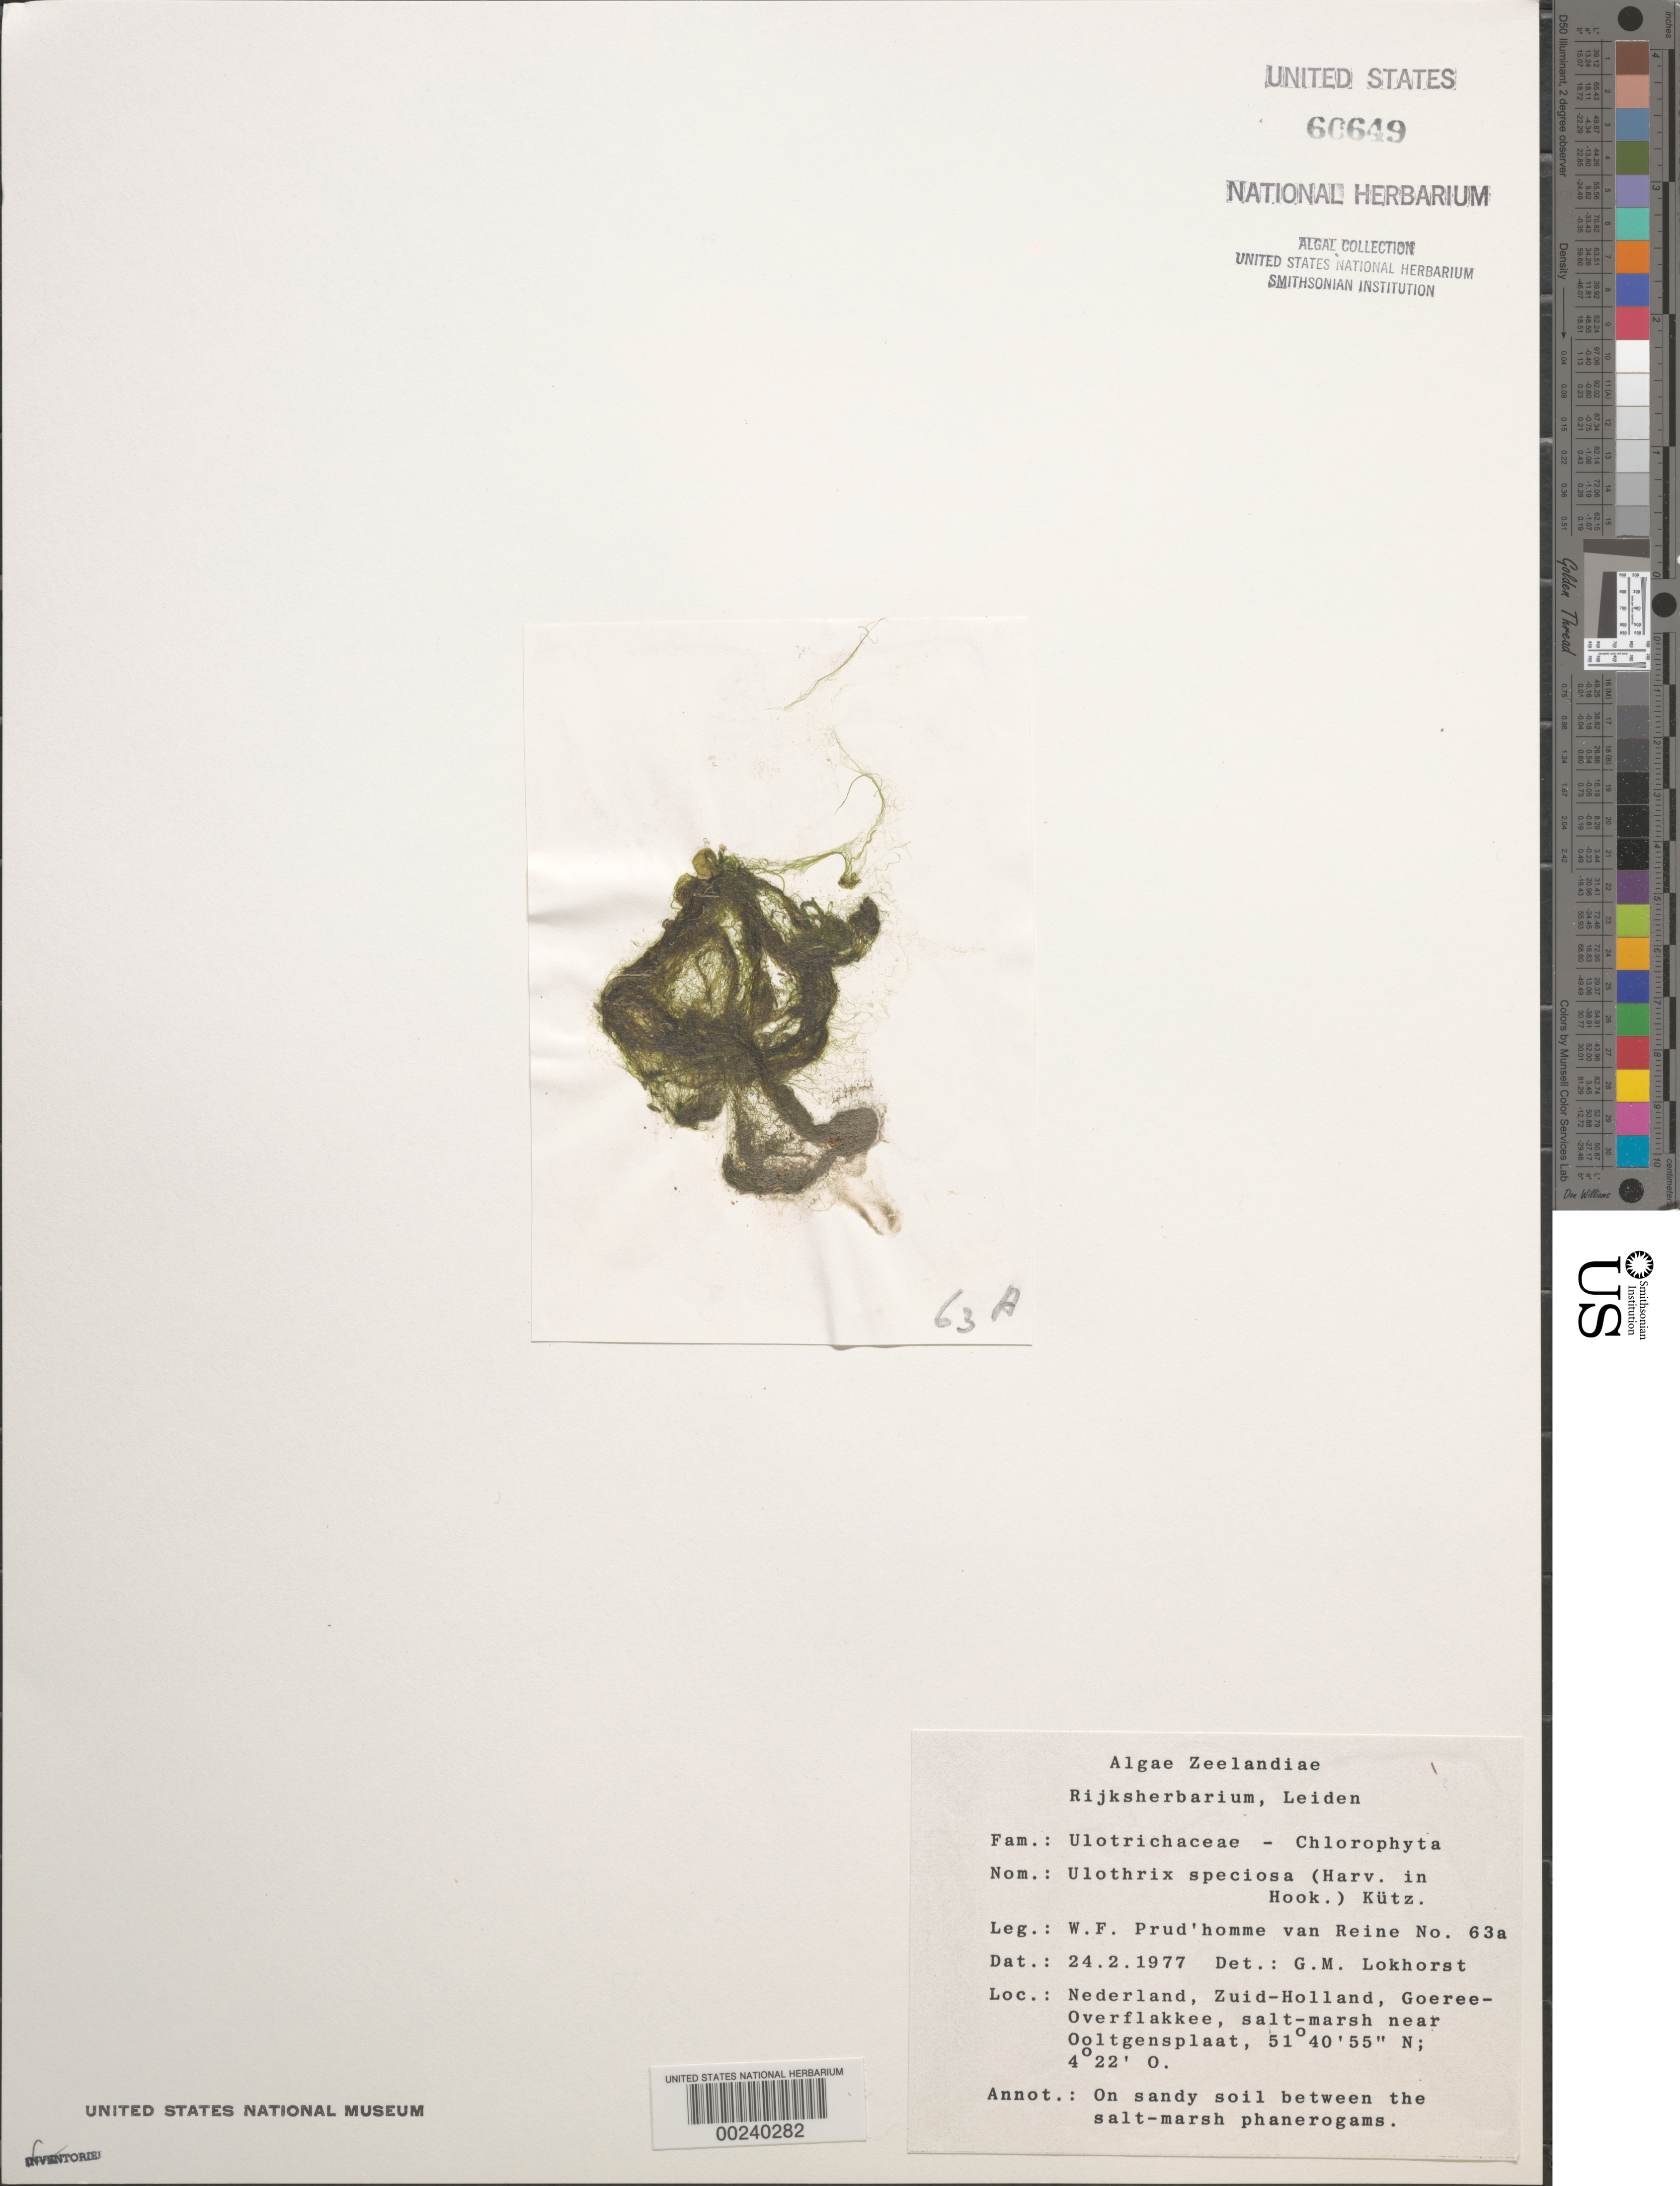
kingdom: Plantae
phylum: Chlorophyta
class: Ulvophyceae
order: Ulotrichales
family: Ulotrichaceae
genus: Ulothrix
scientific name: Ulothrix speciosa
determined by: Lokhorst, G. M.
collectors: W. Prud'homme van Reine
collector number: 63a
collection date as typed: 24 Feb 1977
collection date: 1977-02-24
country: Netherlands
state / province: Zeeland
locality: Zuid-holland, goeree-overflakkee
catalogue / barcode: US 60649